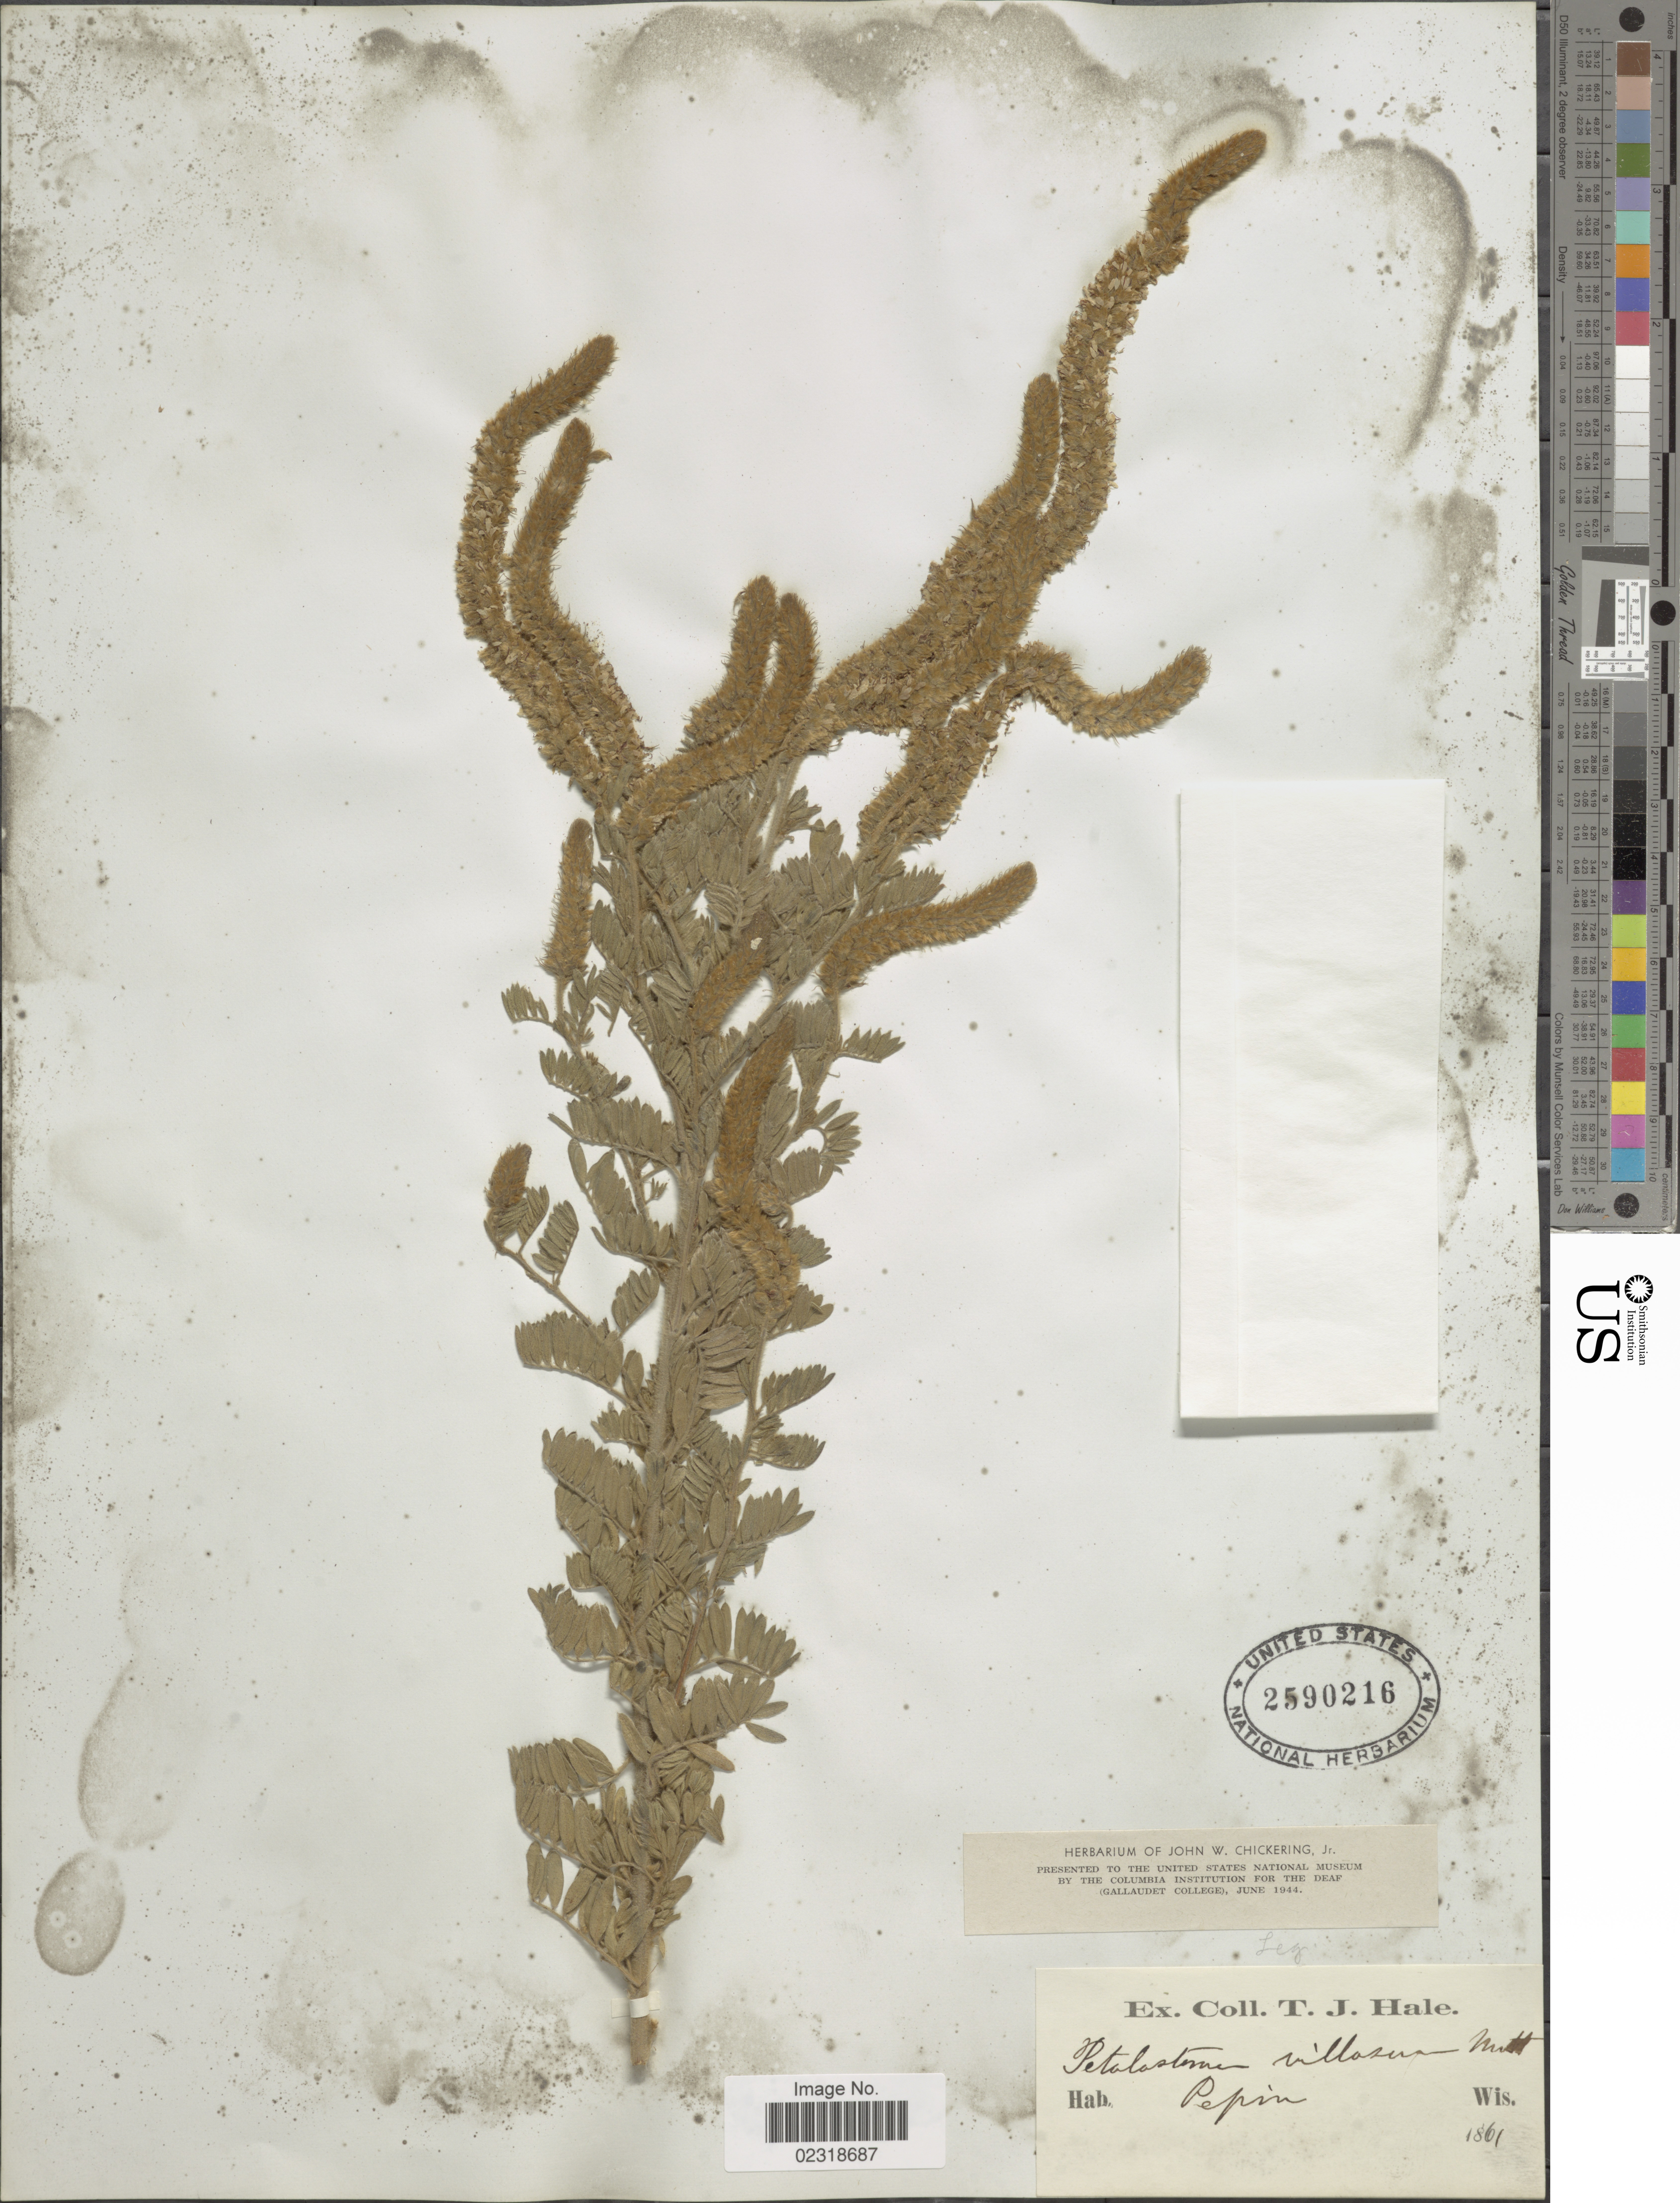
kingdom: Plantae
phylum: Tracheophyta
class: Magnoliopsida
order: Fabales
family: Fabaceae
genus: Dalea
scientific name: Dalea villosa var. villosa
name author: (Nutt.) Spreng.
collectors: T. Hale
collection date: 1861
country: United States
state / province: Wisconsin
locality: Pepin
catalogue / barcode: US 2590216